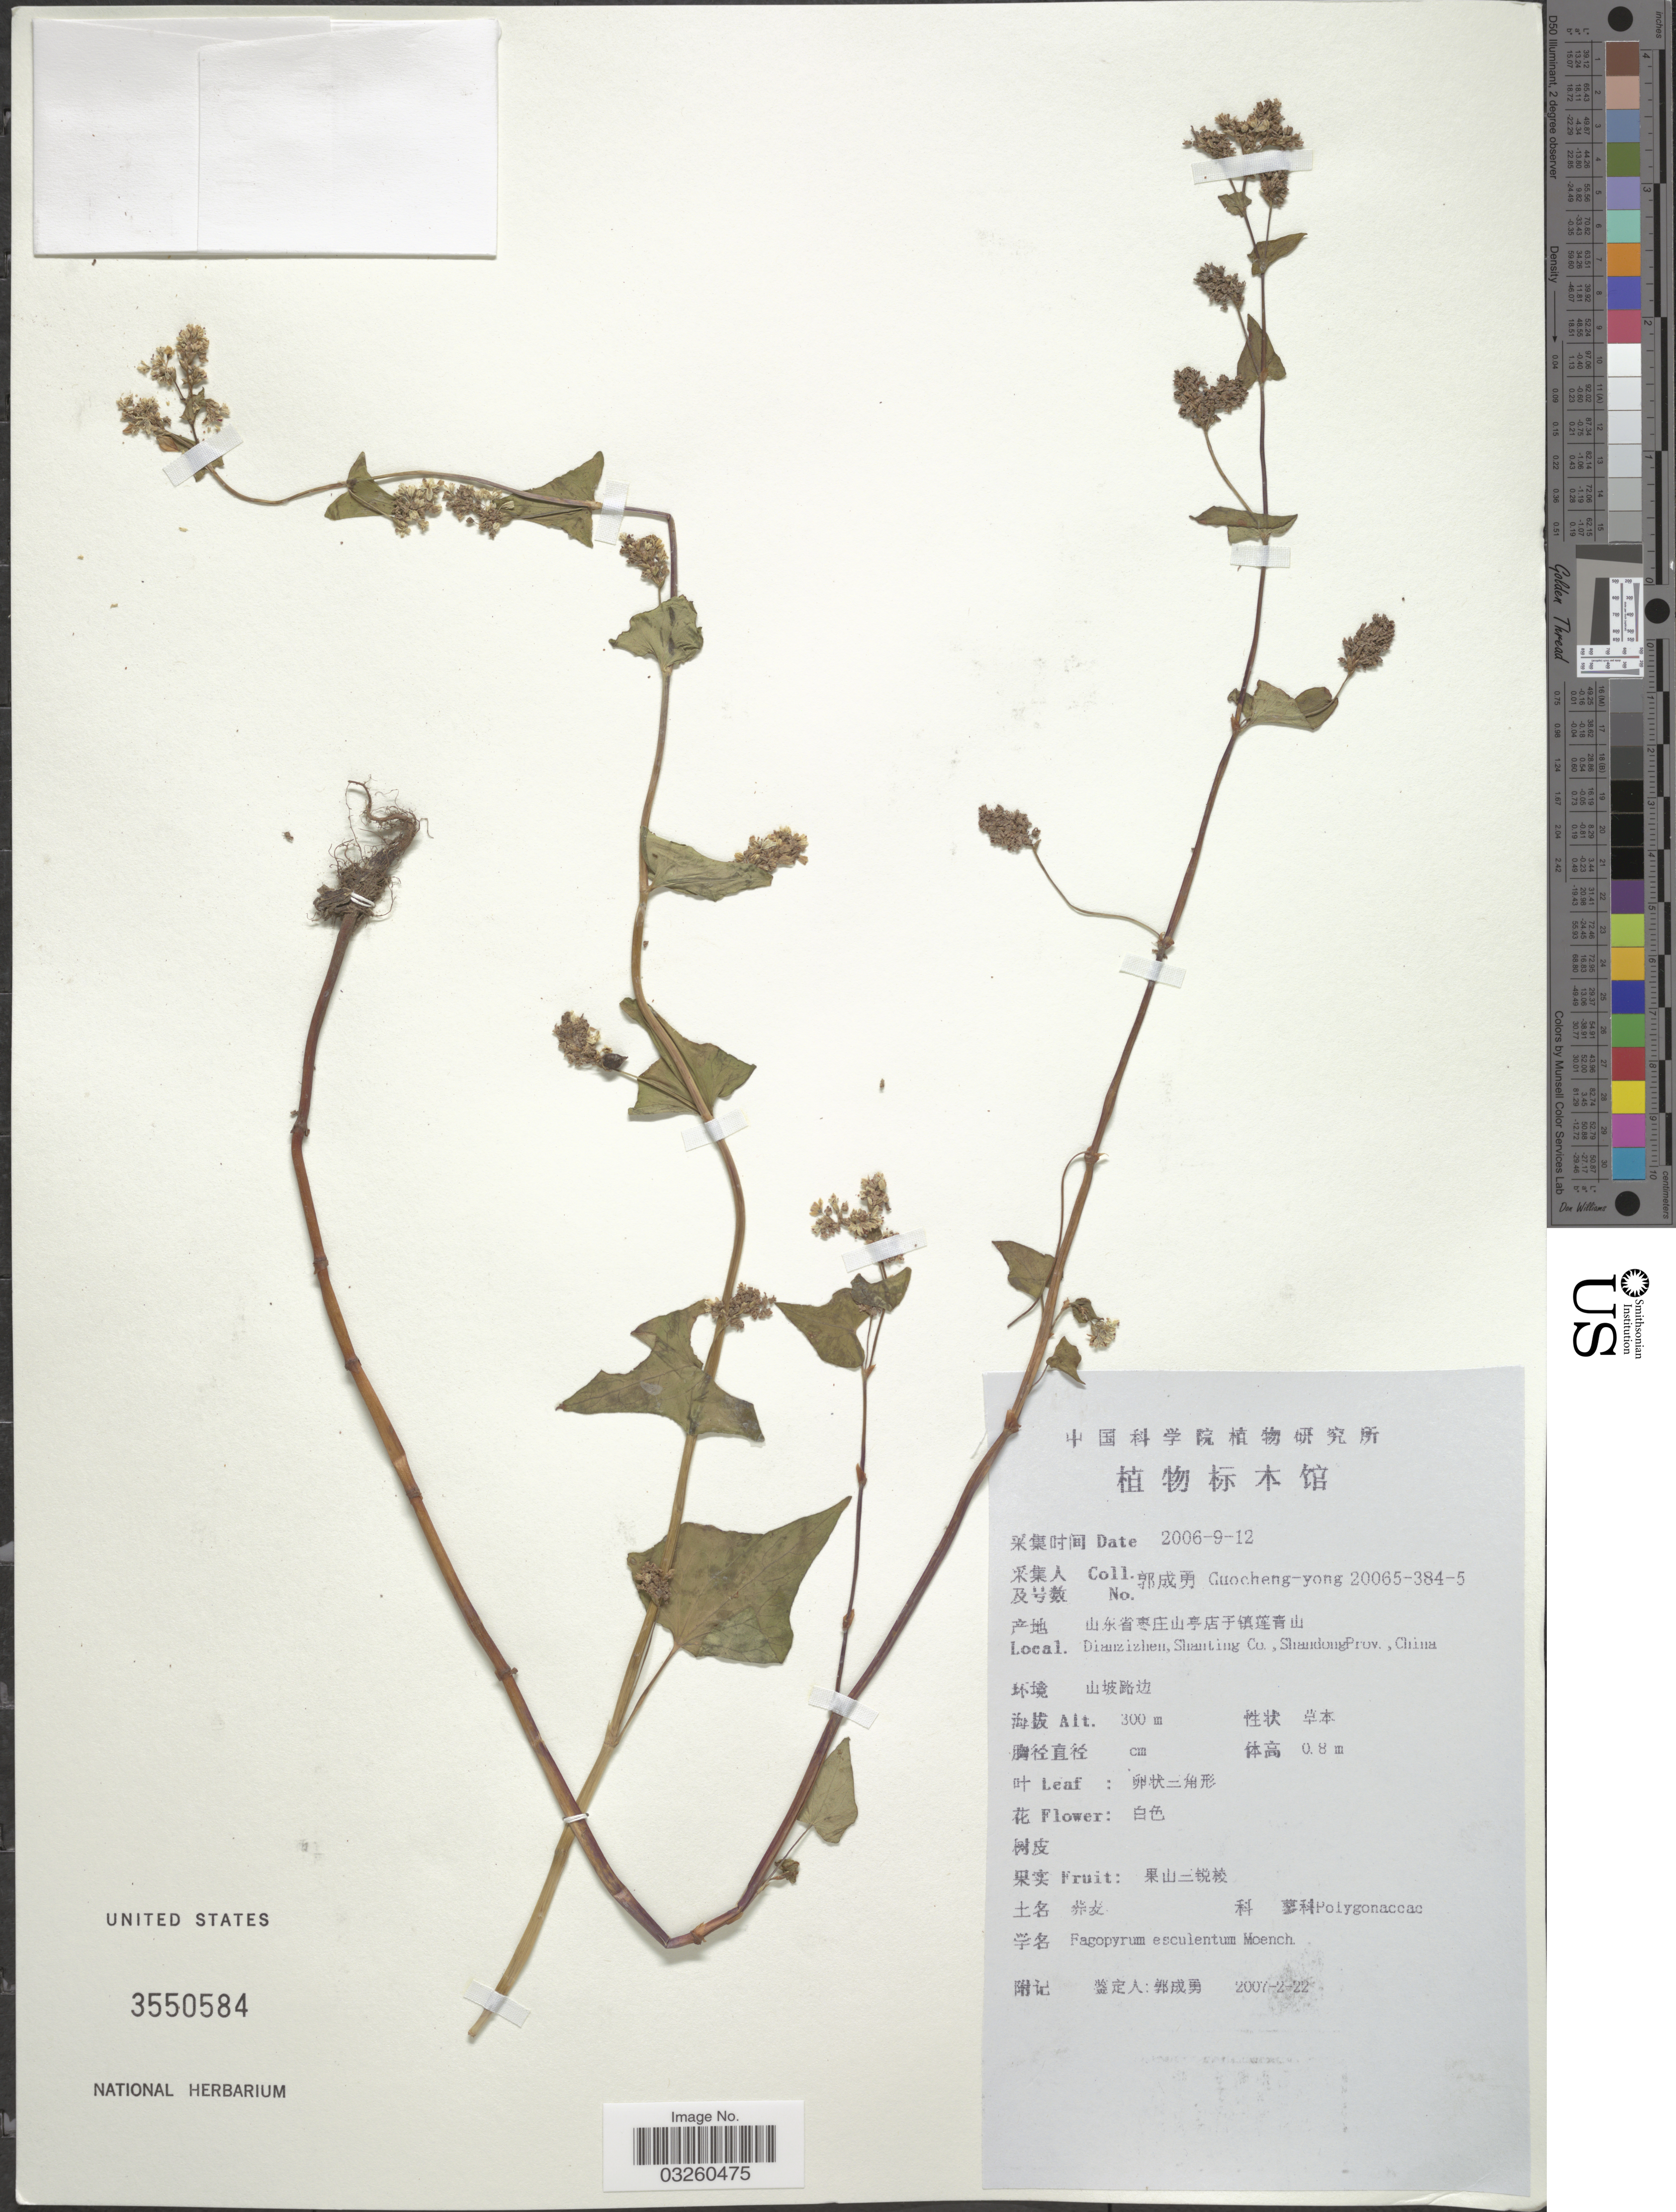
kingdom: Plantae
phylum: Tracheophyta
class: Magnoliopsida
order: Caryophyllales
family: Polygonaceae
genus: Fagopyrum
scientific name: Fagopyrum esculentum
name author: Moench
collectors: Guo cheng-yong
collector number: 20065-384-5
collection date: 2006-09-12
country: China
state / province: Shandong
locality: Dianzizhen, Shanting Co., Shandong Prov.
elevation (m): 300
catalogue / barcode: US 3550584